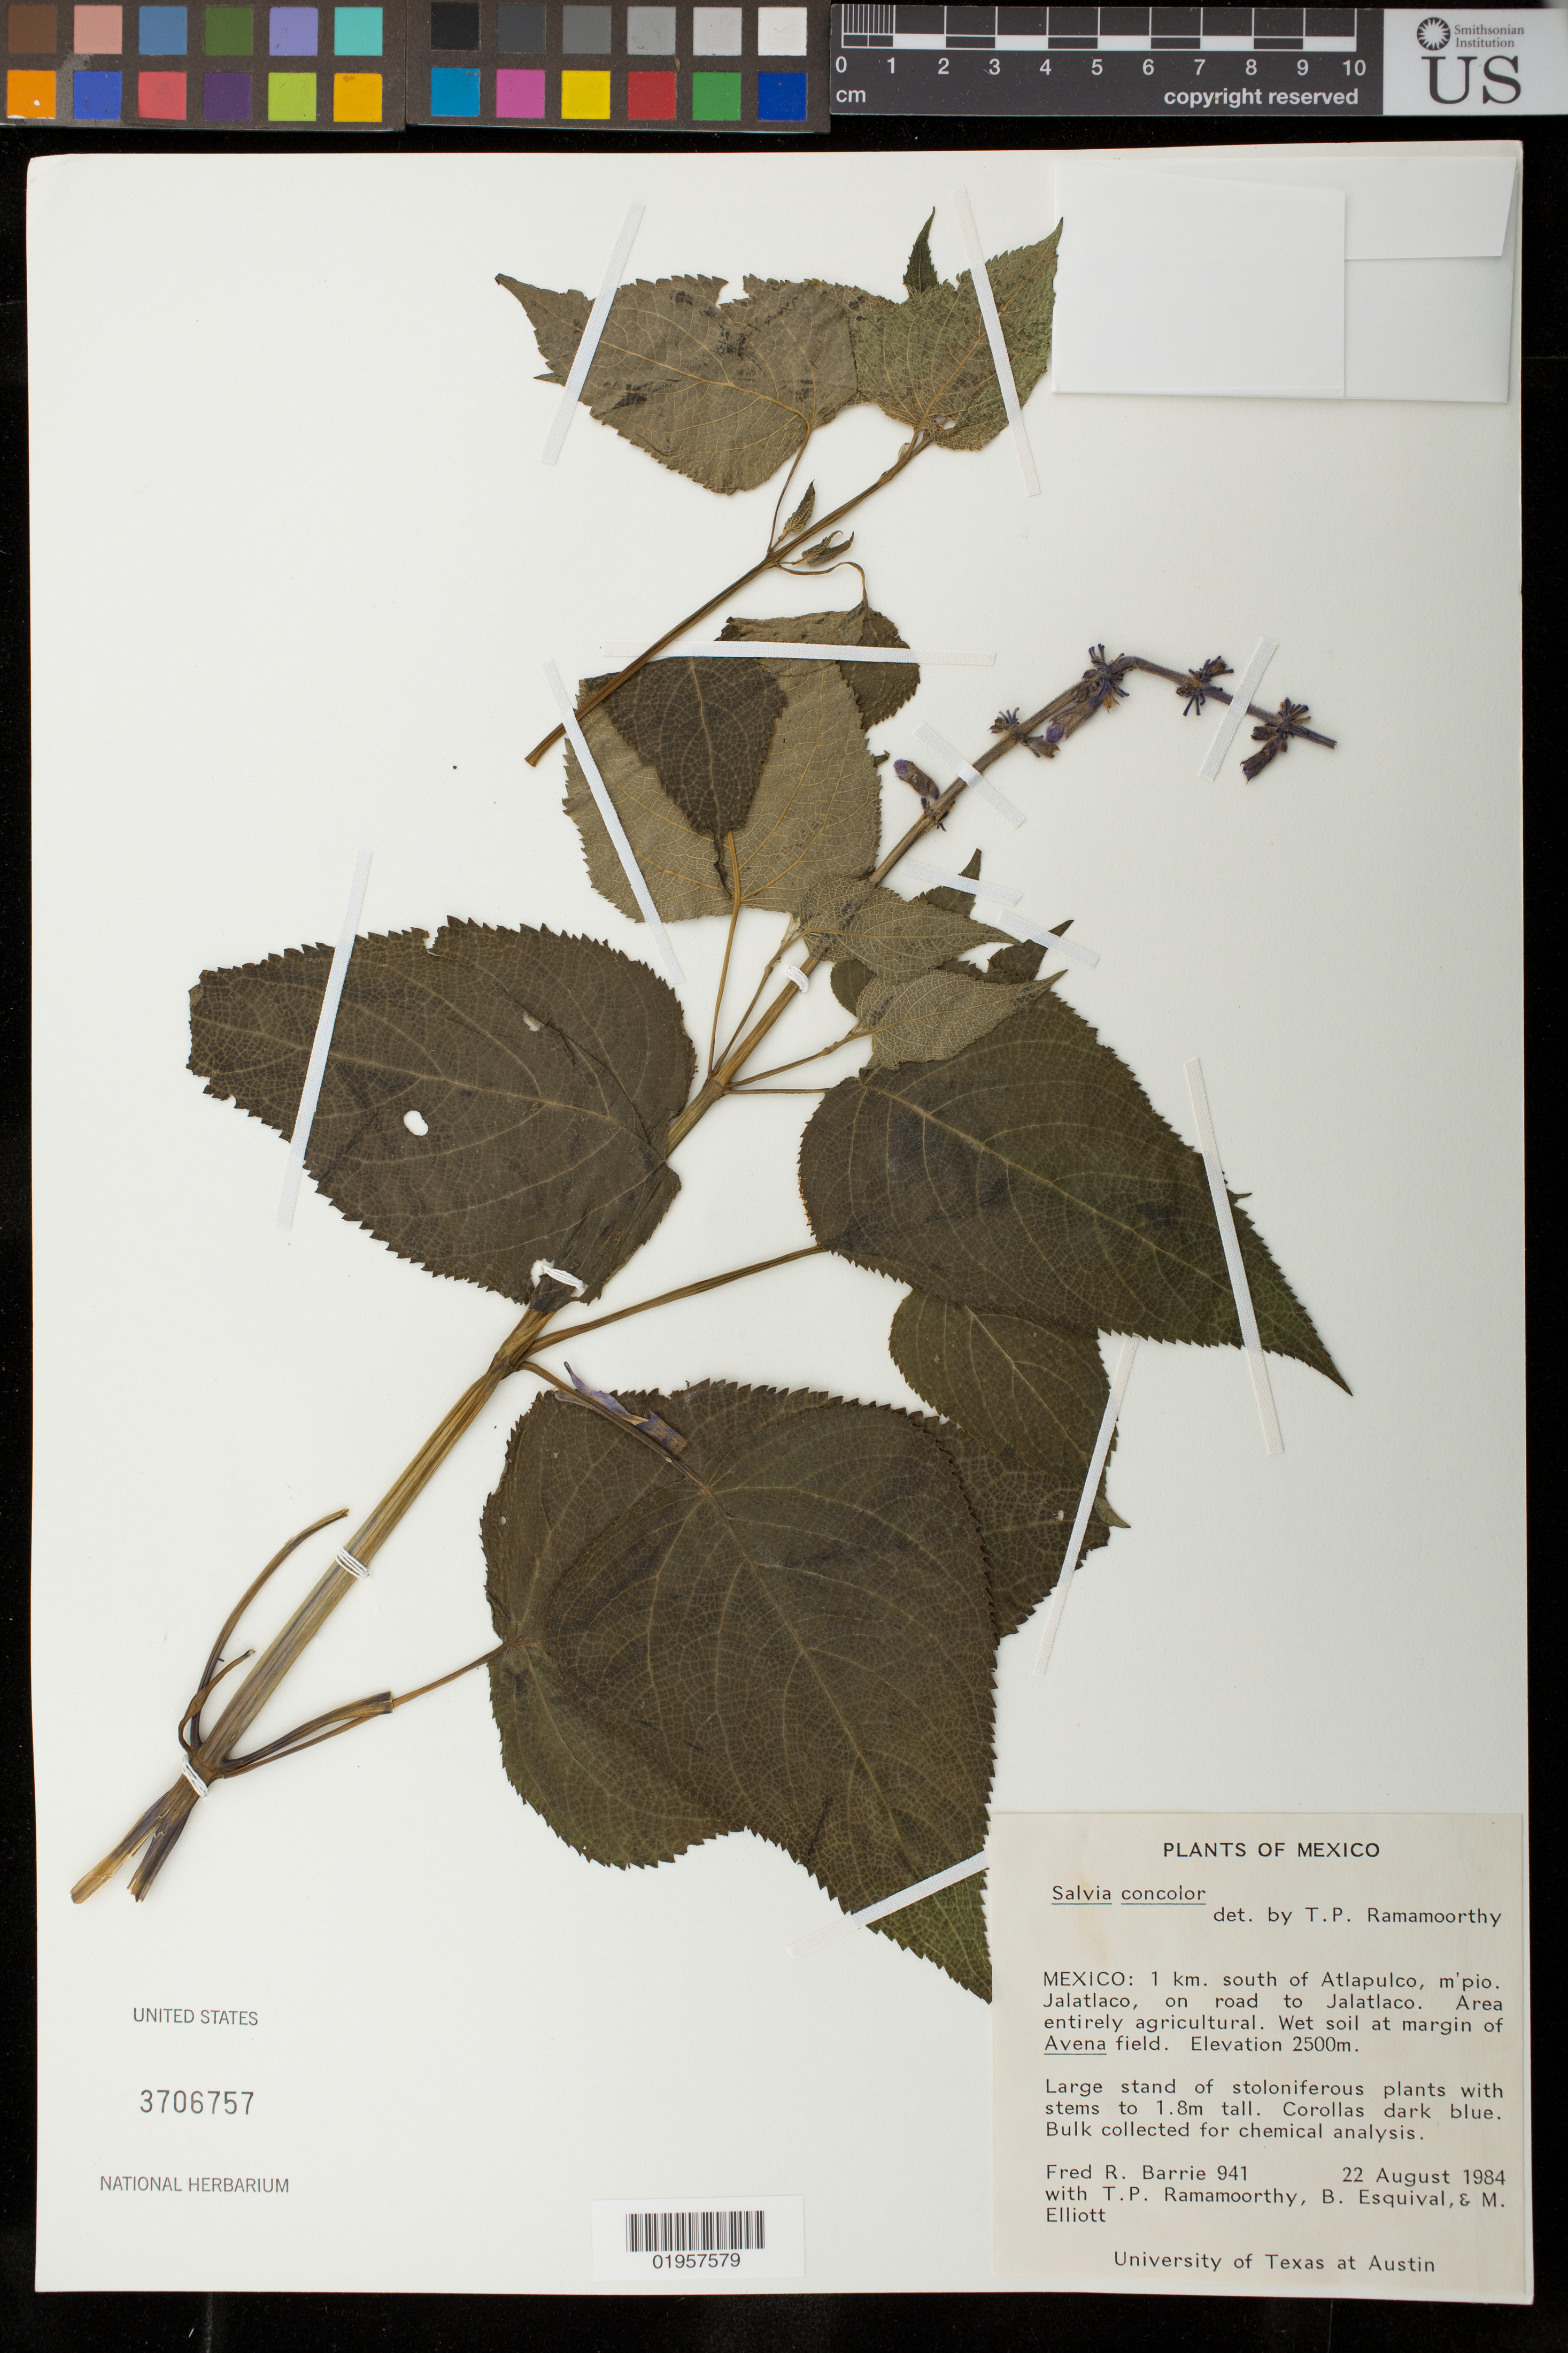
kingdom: Plantae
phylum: Tracheophyta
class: Magnoliopsida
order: Lamiales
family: Lamiaceae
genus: Salvia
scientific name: Salvia concolor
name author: Lamb. ex Benth.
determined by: Ramamoorthy, T. P.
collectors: F. R. Barrie, T. P. Ramamoorthy, B. Esquival & M. Elliott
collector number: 941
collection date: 1984-08-22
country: Mexico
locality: Mpio. Jalatlaco, 1 km S of Atlapulco, on road to Jalatlaco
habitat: Area entirely agricultural. Wet soil at margin of Avena field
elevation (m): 2500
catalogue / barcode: US 3706757